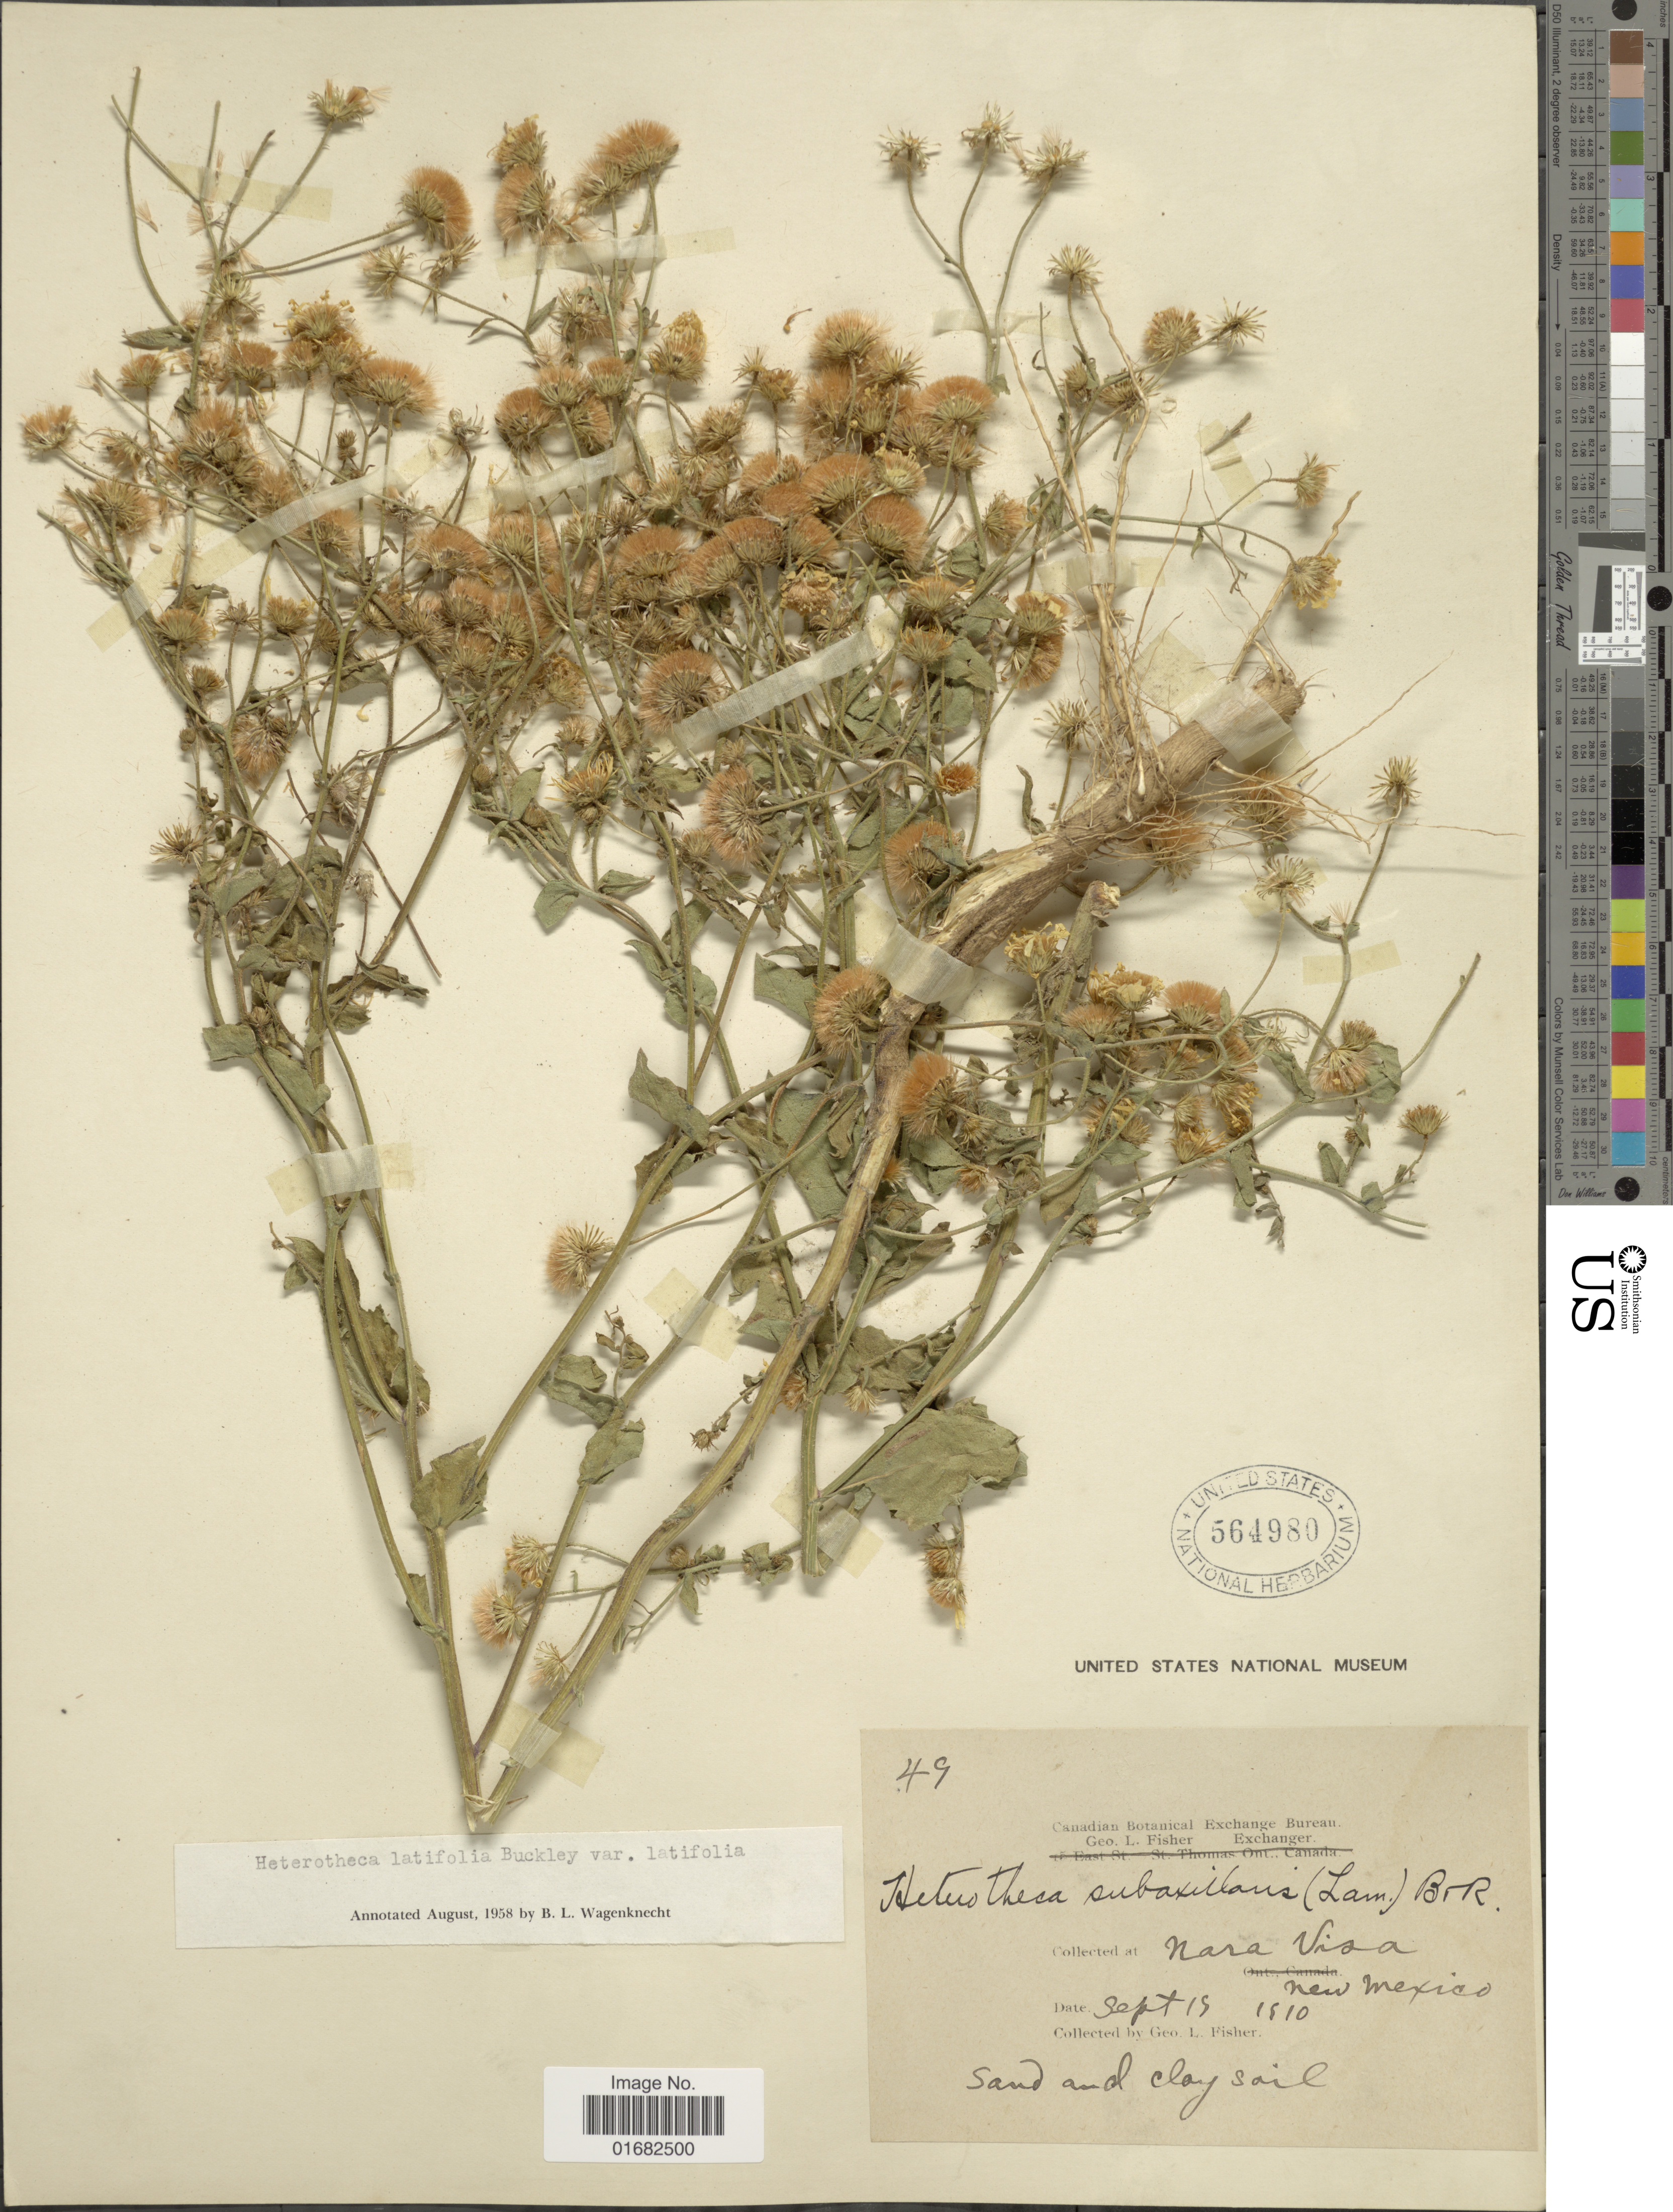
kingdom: Plantae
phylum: Tracheophyta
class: Magnoliopsida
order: Asterales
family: Asteraceae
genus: Heterotheca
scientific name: Heterotheca latifolia var. latifolia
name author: Buckley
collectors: G. L. Fisher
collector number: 49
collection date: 1910-09-19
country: United States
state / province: New Mexico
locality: Nara Visa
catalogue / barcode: US 564980